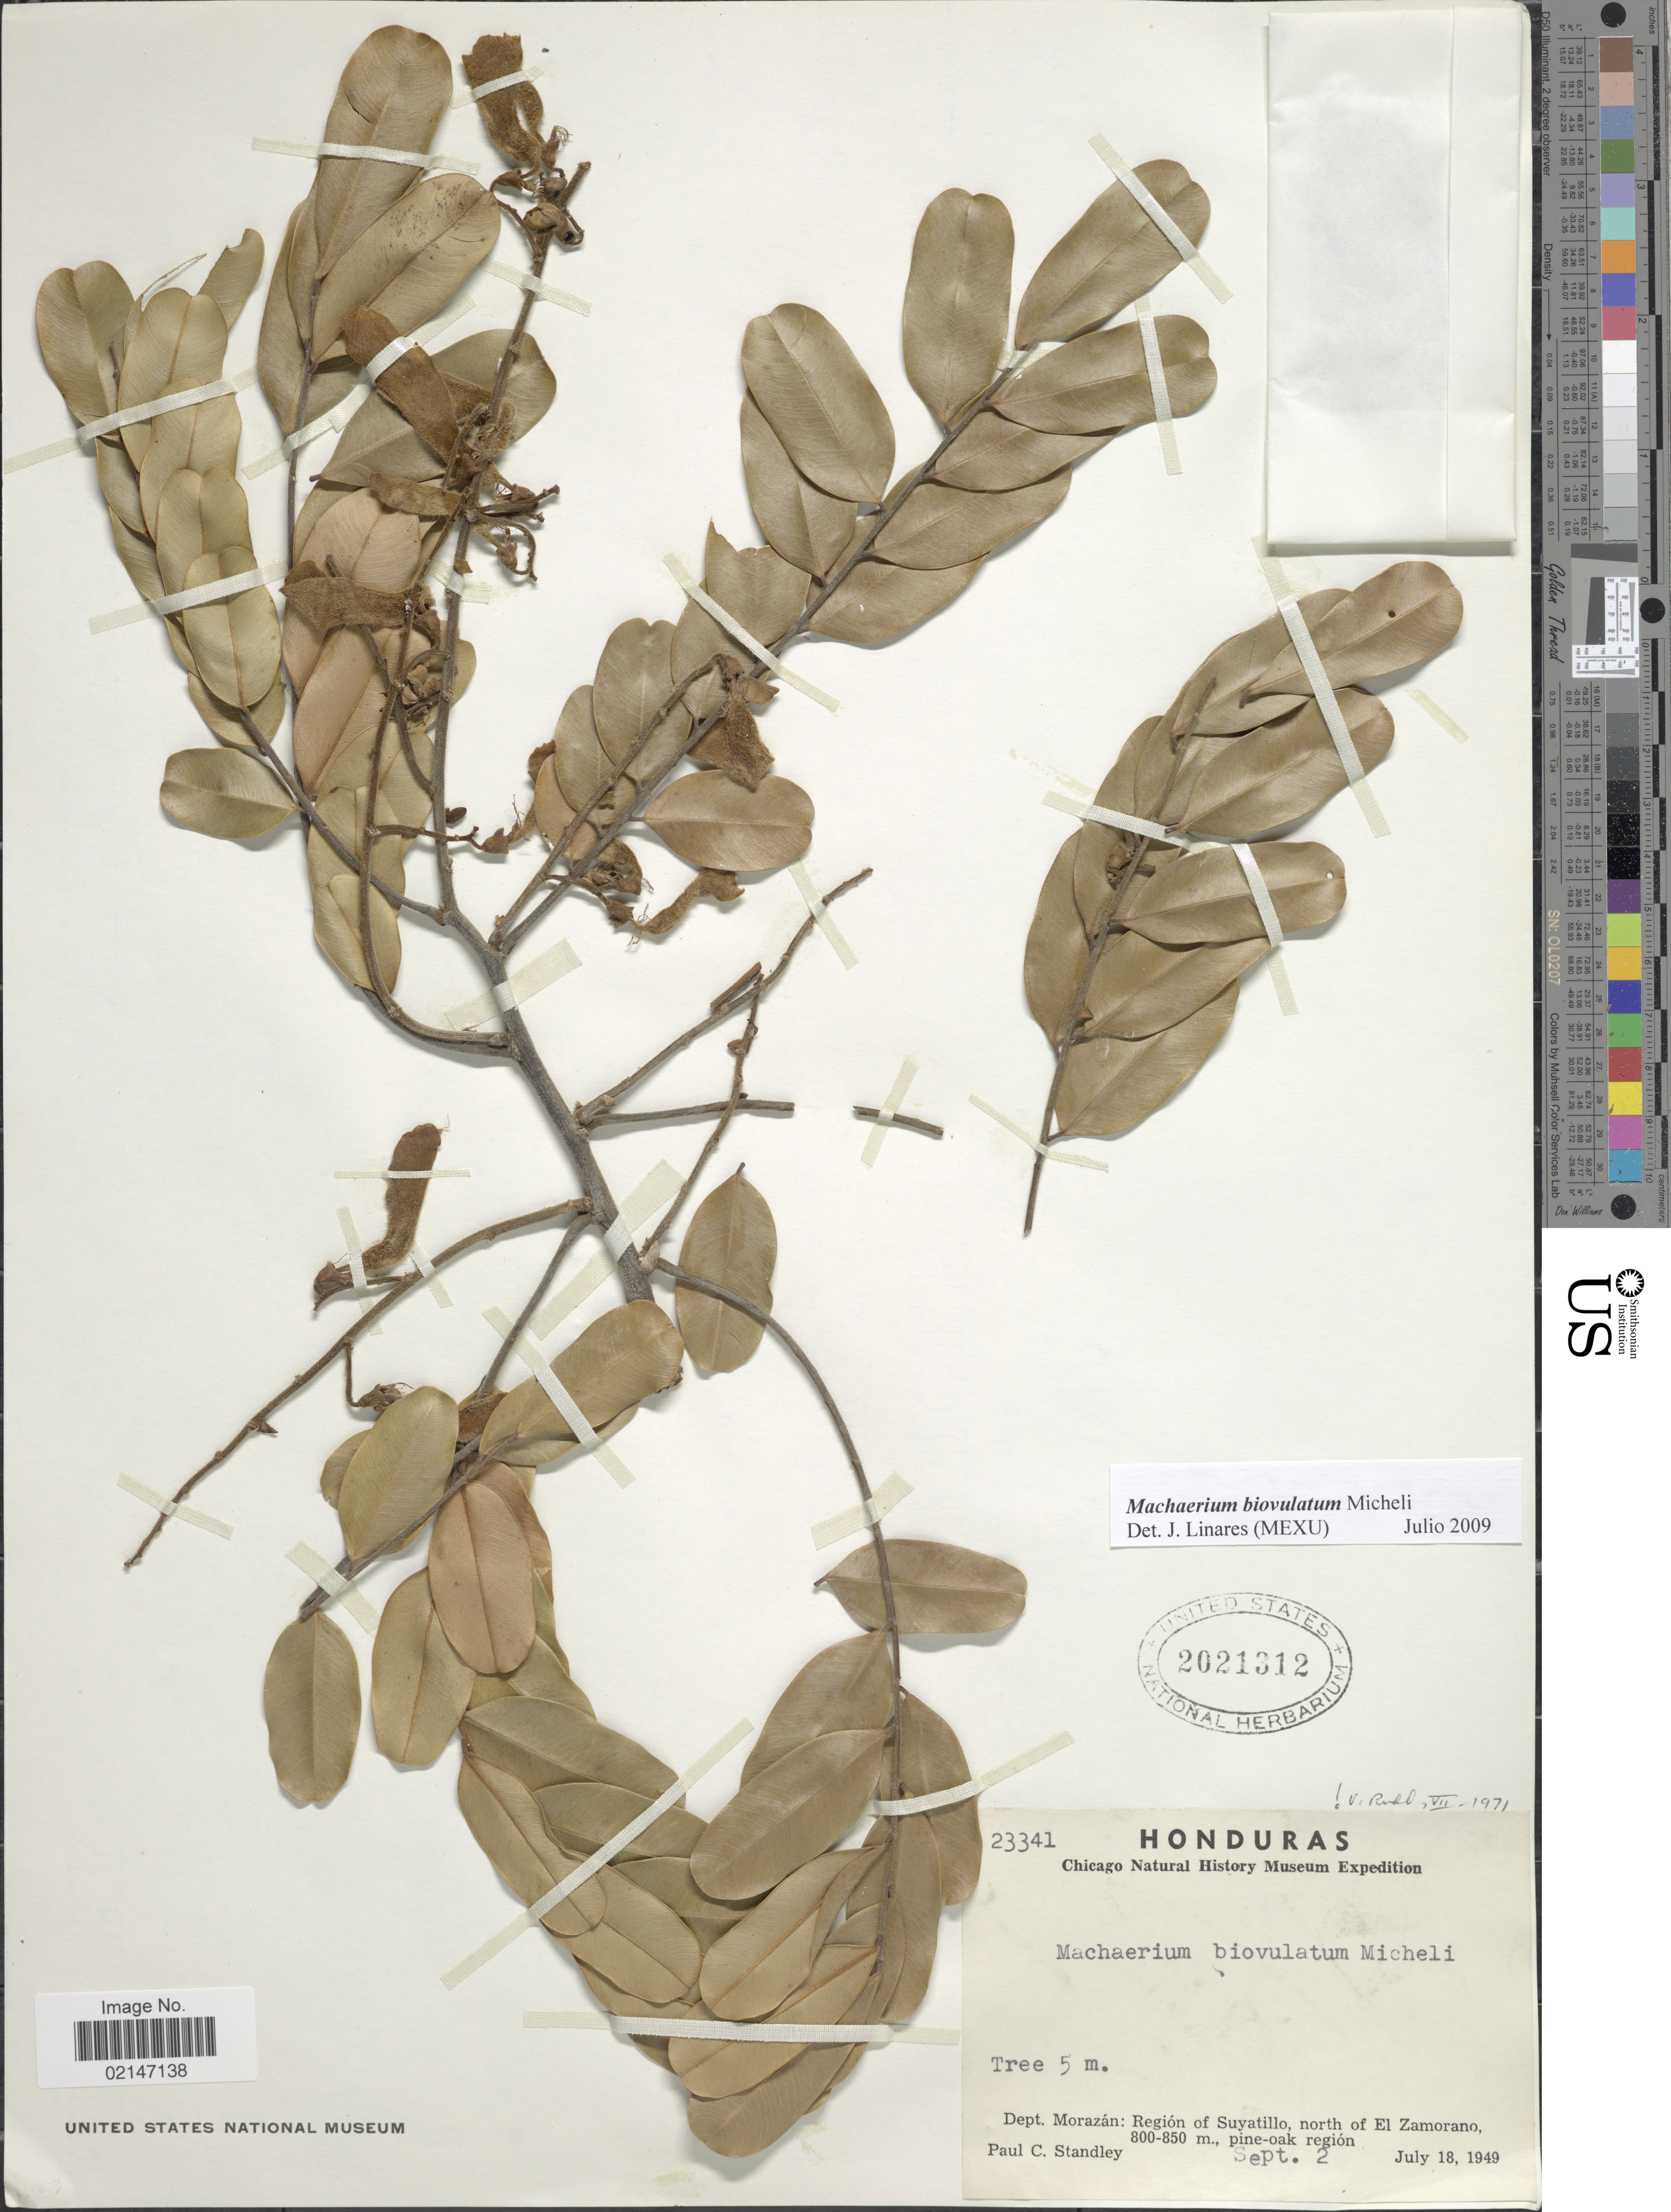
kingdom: Plantae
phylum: Tracheophyta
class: Magnoliopsida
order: Fabales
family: Fabaceae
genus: Machaerium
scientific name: Machaerium biovulatum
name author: Micheli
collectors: P. C. Standley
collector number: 23341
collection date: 1949-09-02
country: Honduras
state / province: Fco. Morazán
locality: Dept. Morazan: region of Suyatillo, north of El Zamorano, pine-oak region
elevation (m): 800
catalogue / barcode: US 2021312